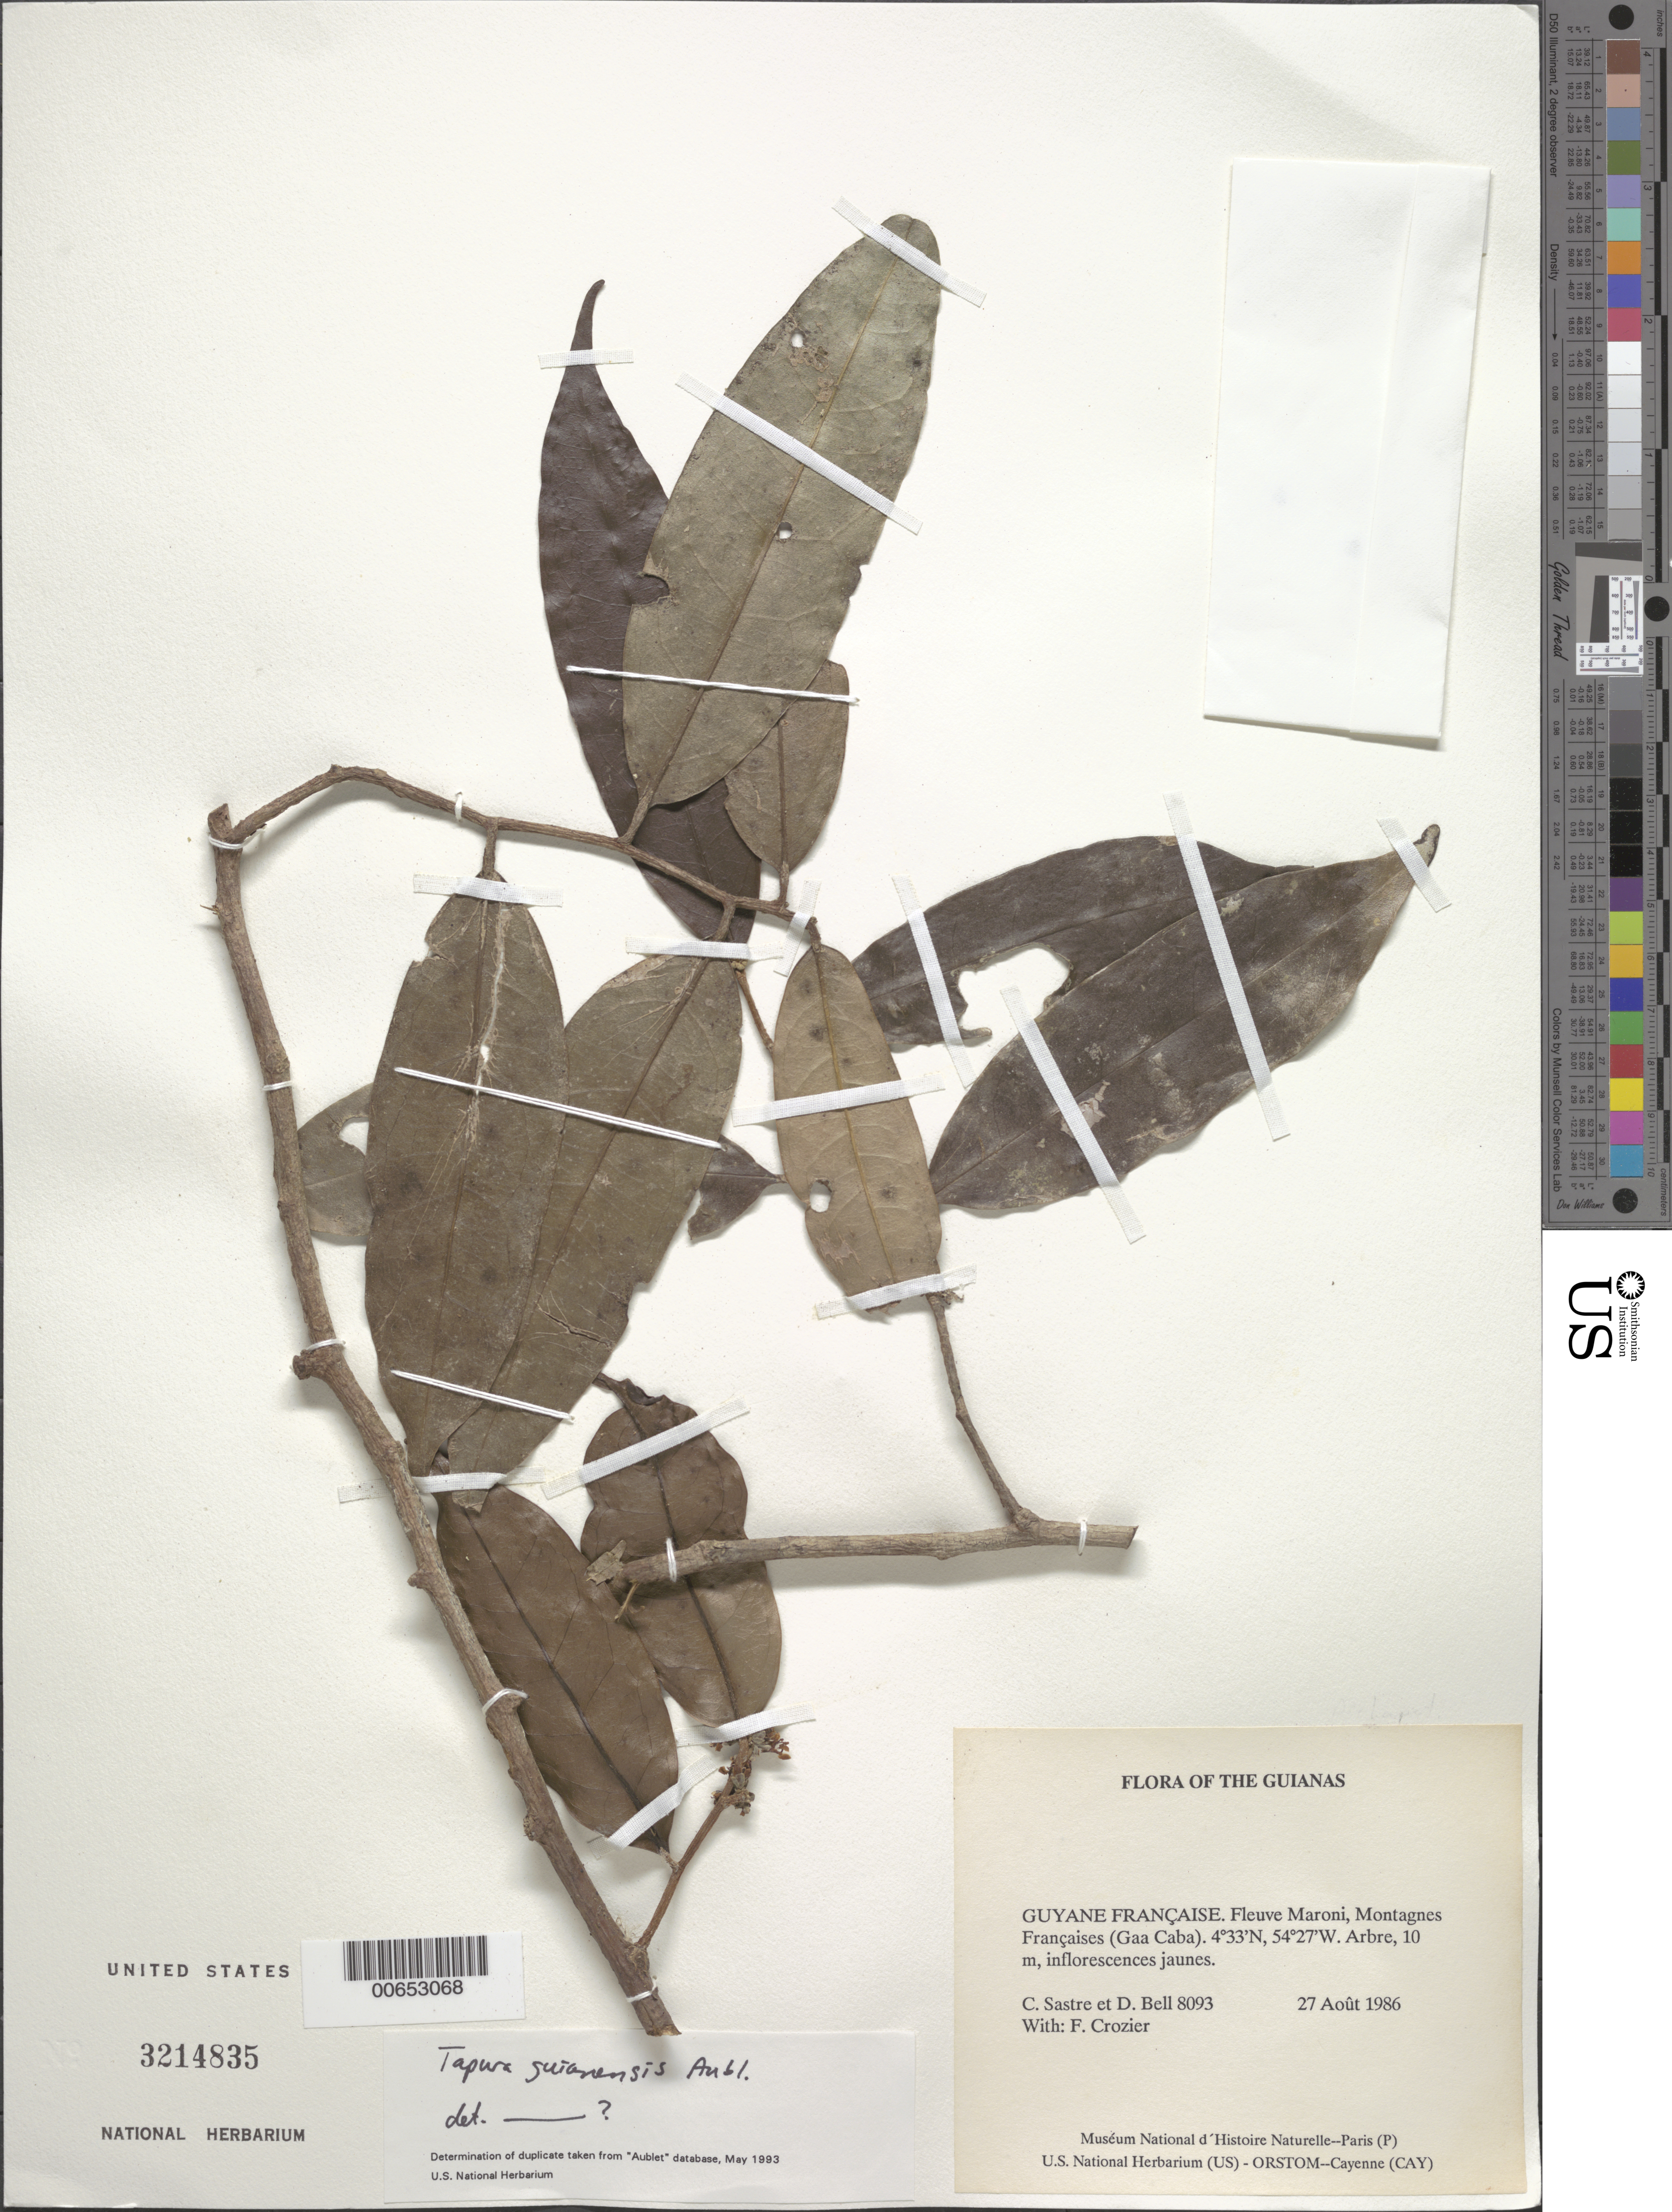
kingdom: Plantae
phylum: Tracheophyta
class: Magnoliopsida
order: Malpighiales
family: Dichapetalaceae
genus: Tapura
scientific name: Tapura guianensis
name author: Aubl.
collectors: C. H. L. Sastre, D. A. Bell & F. Crozier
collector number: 8093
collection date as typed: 27 August 1986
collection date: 1986-08-27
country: French Guiana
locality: Fleuve Maroni, Montagnes Françaises (Gaa Caba)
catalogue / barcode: US 3214835